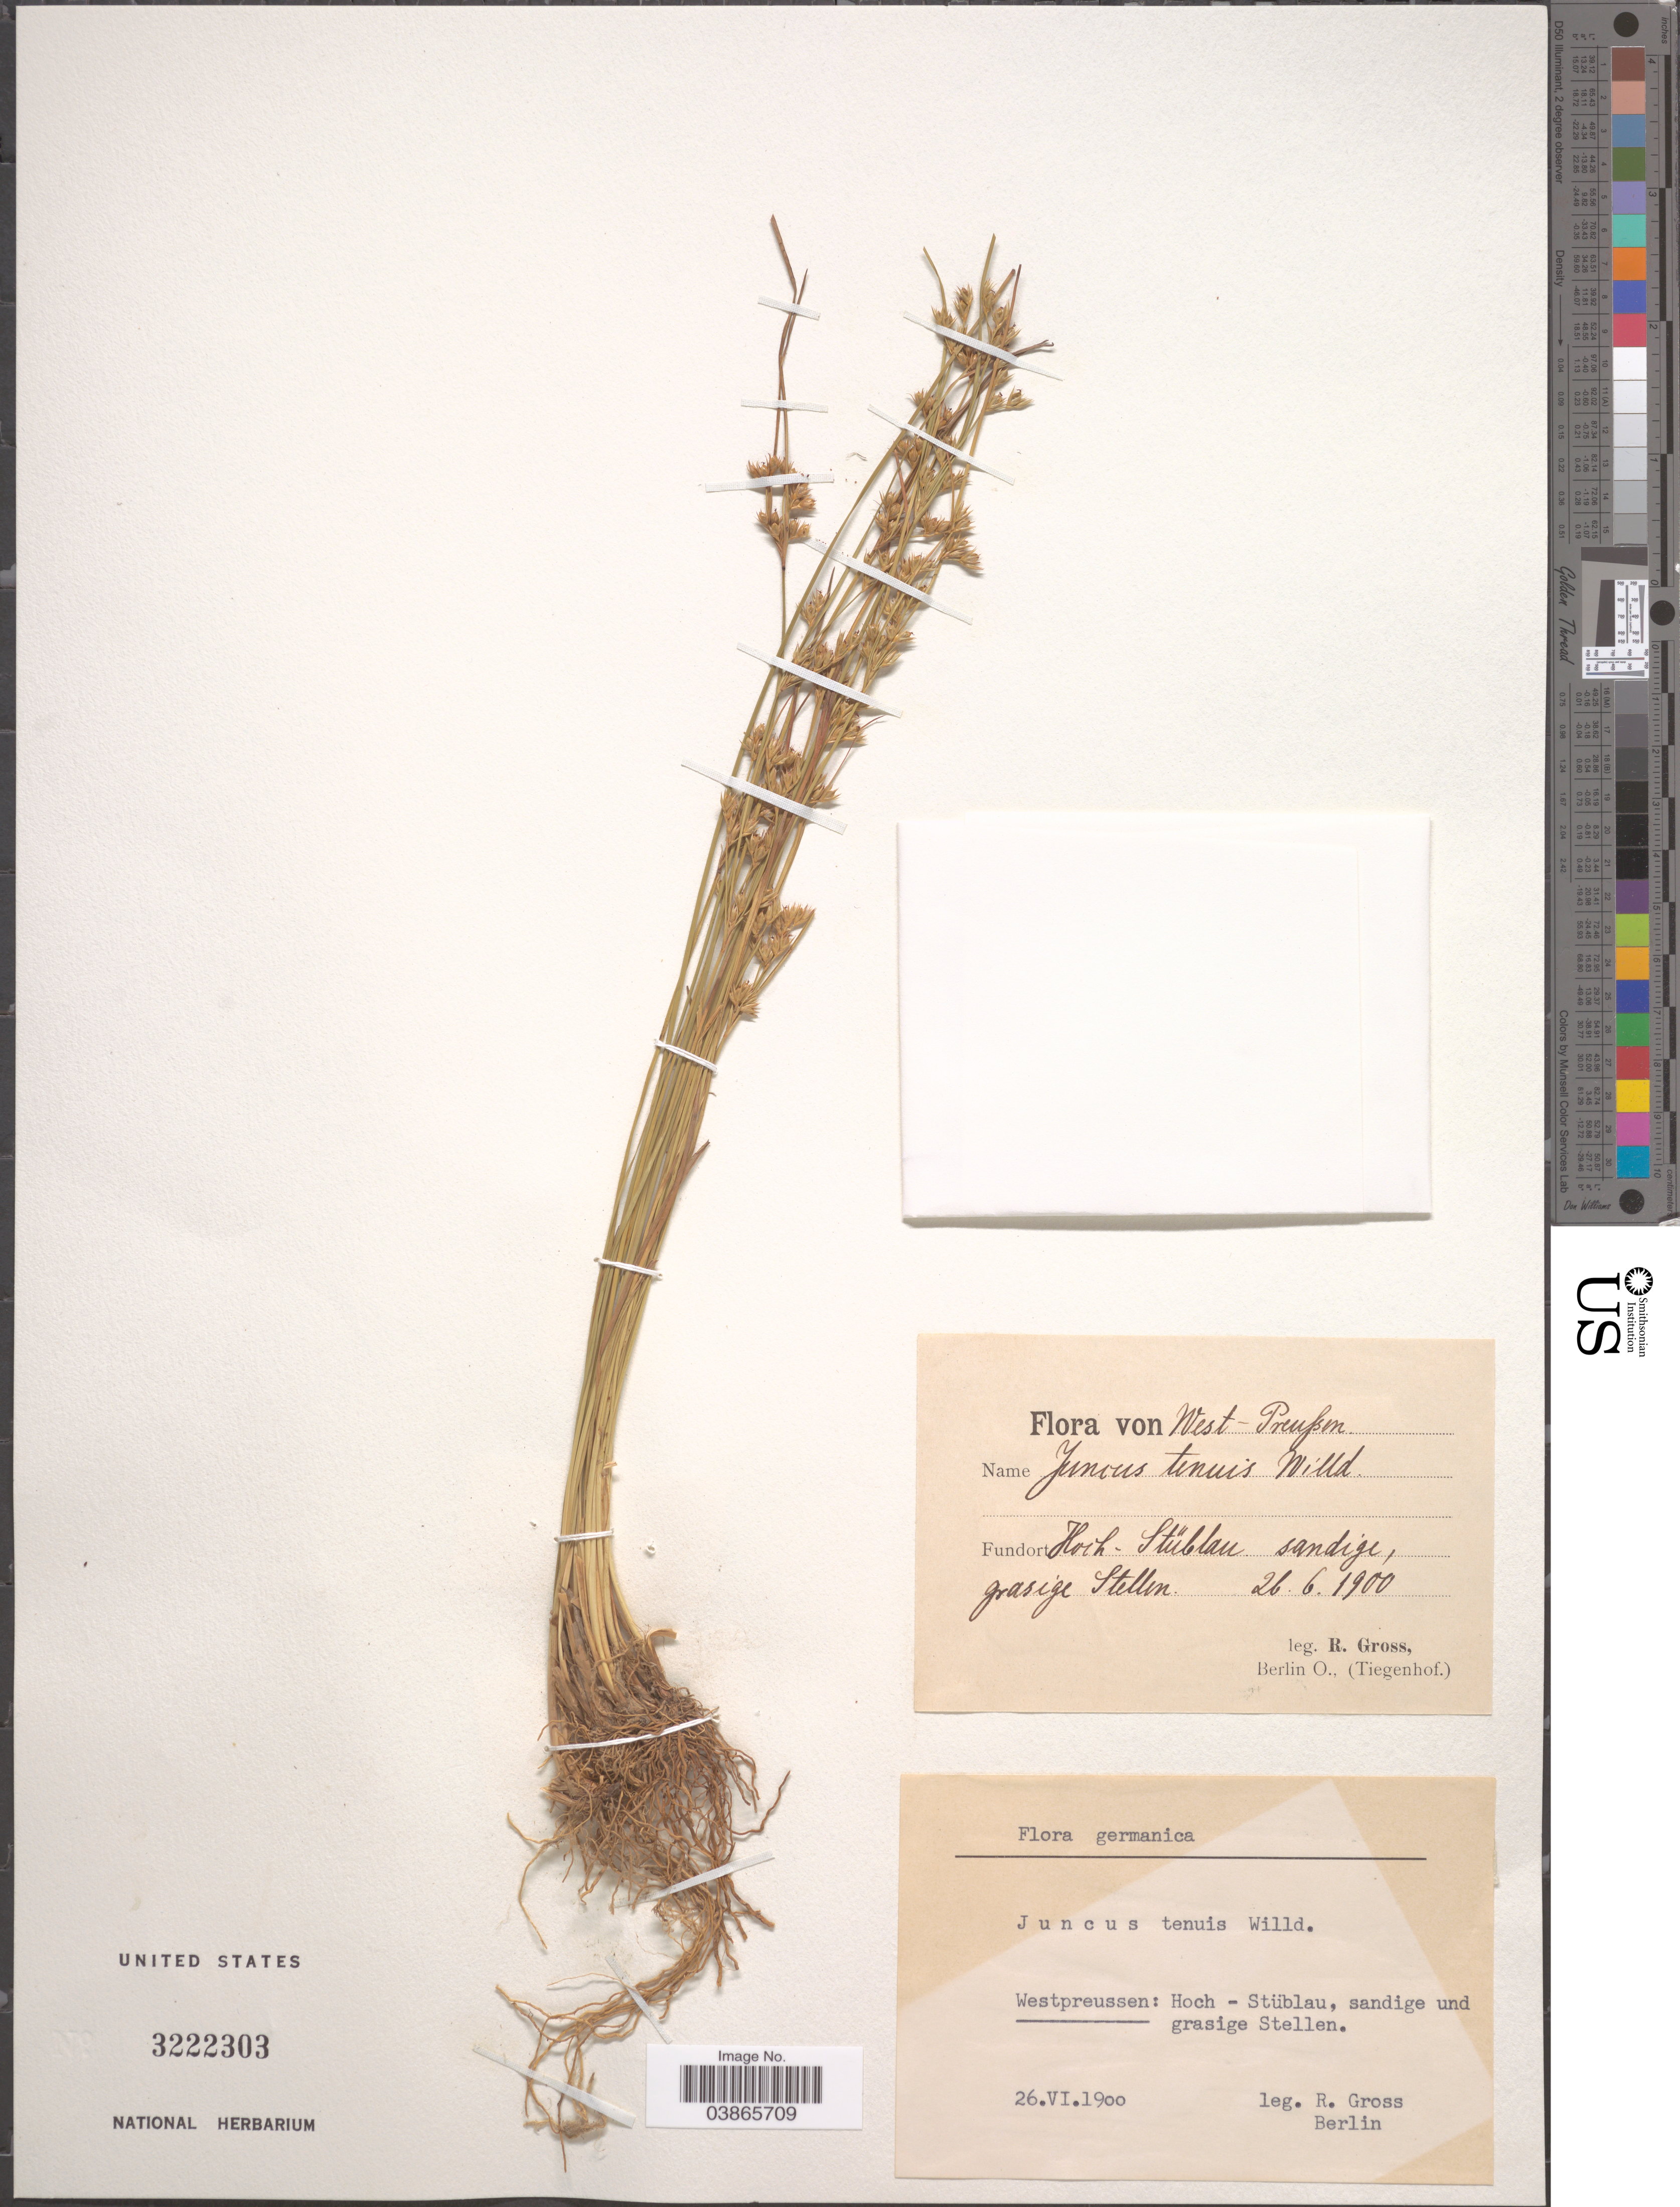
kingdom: Plantae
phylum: Tracheophyta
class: Liliopsida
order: Poales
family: Juncaceae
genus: Juncus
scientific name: Juncus tenuis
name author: Willd.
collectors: R. Gross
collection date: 1900-06-26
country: Germany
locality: Westpreussen: Hoch - Stüblau, sandige und grasige Stellen.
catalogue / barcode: US 3222303